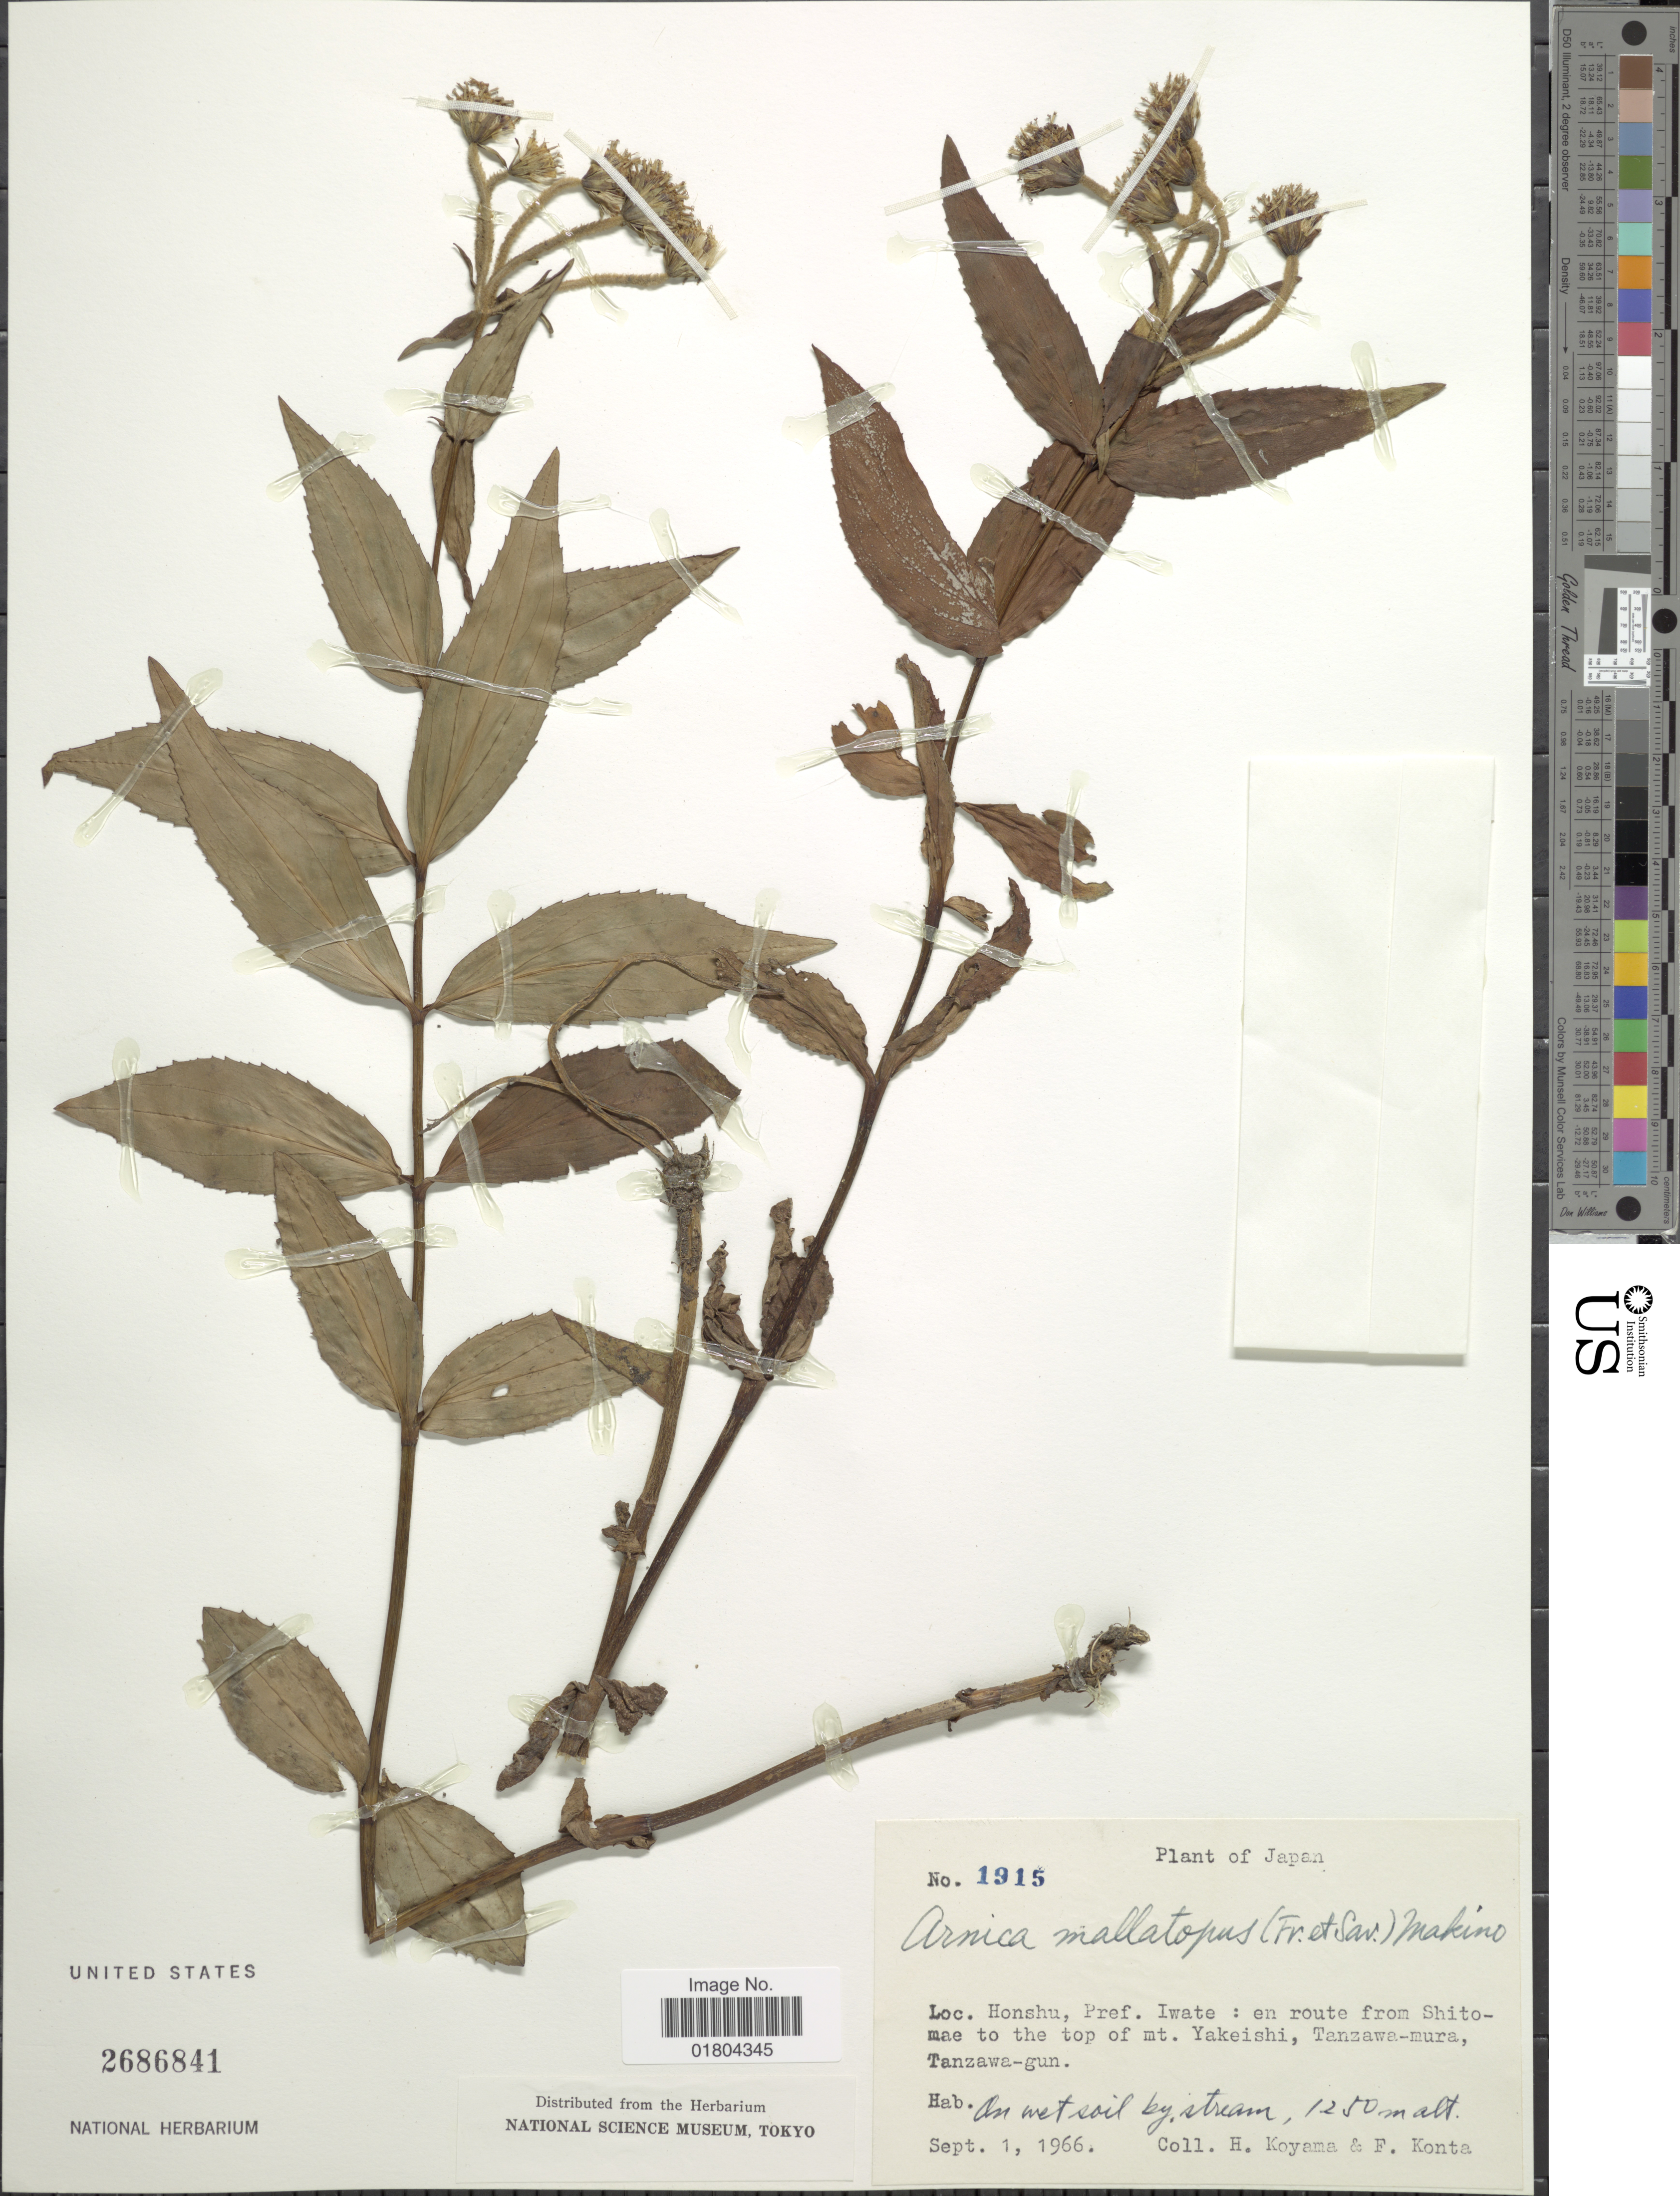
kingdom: Plantae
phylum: Tracheophyta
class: Magnoliopsida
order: Asterales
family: Asteraceae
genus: Arnica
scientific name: Arnica maltotophus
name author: (Franch. & Sav.) Makino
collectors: H. Koyama & F. Konta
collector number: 1915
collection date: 1966-09-01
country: Japan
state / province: Iwate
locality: Honshu, Pref Iwate: en route from Shitomae to the top of mt. Yakeishi, Tanzawa-mura, Tanzawa-gun, On wet soil by stream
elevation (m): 1250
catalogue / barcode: US 2686841